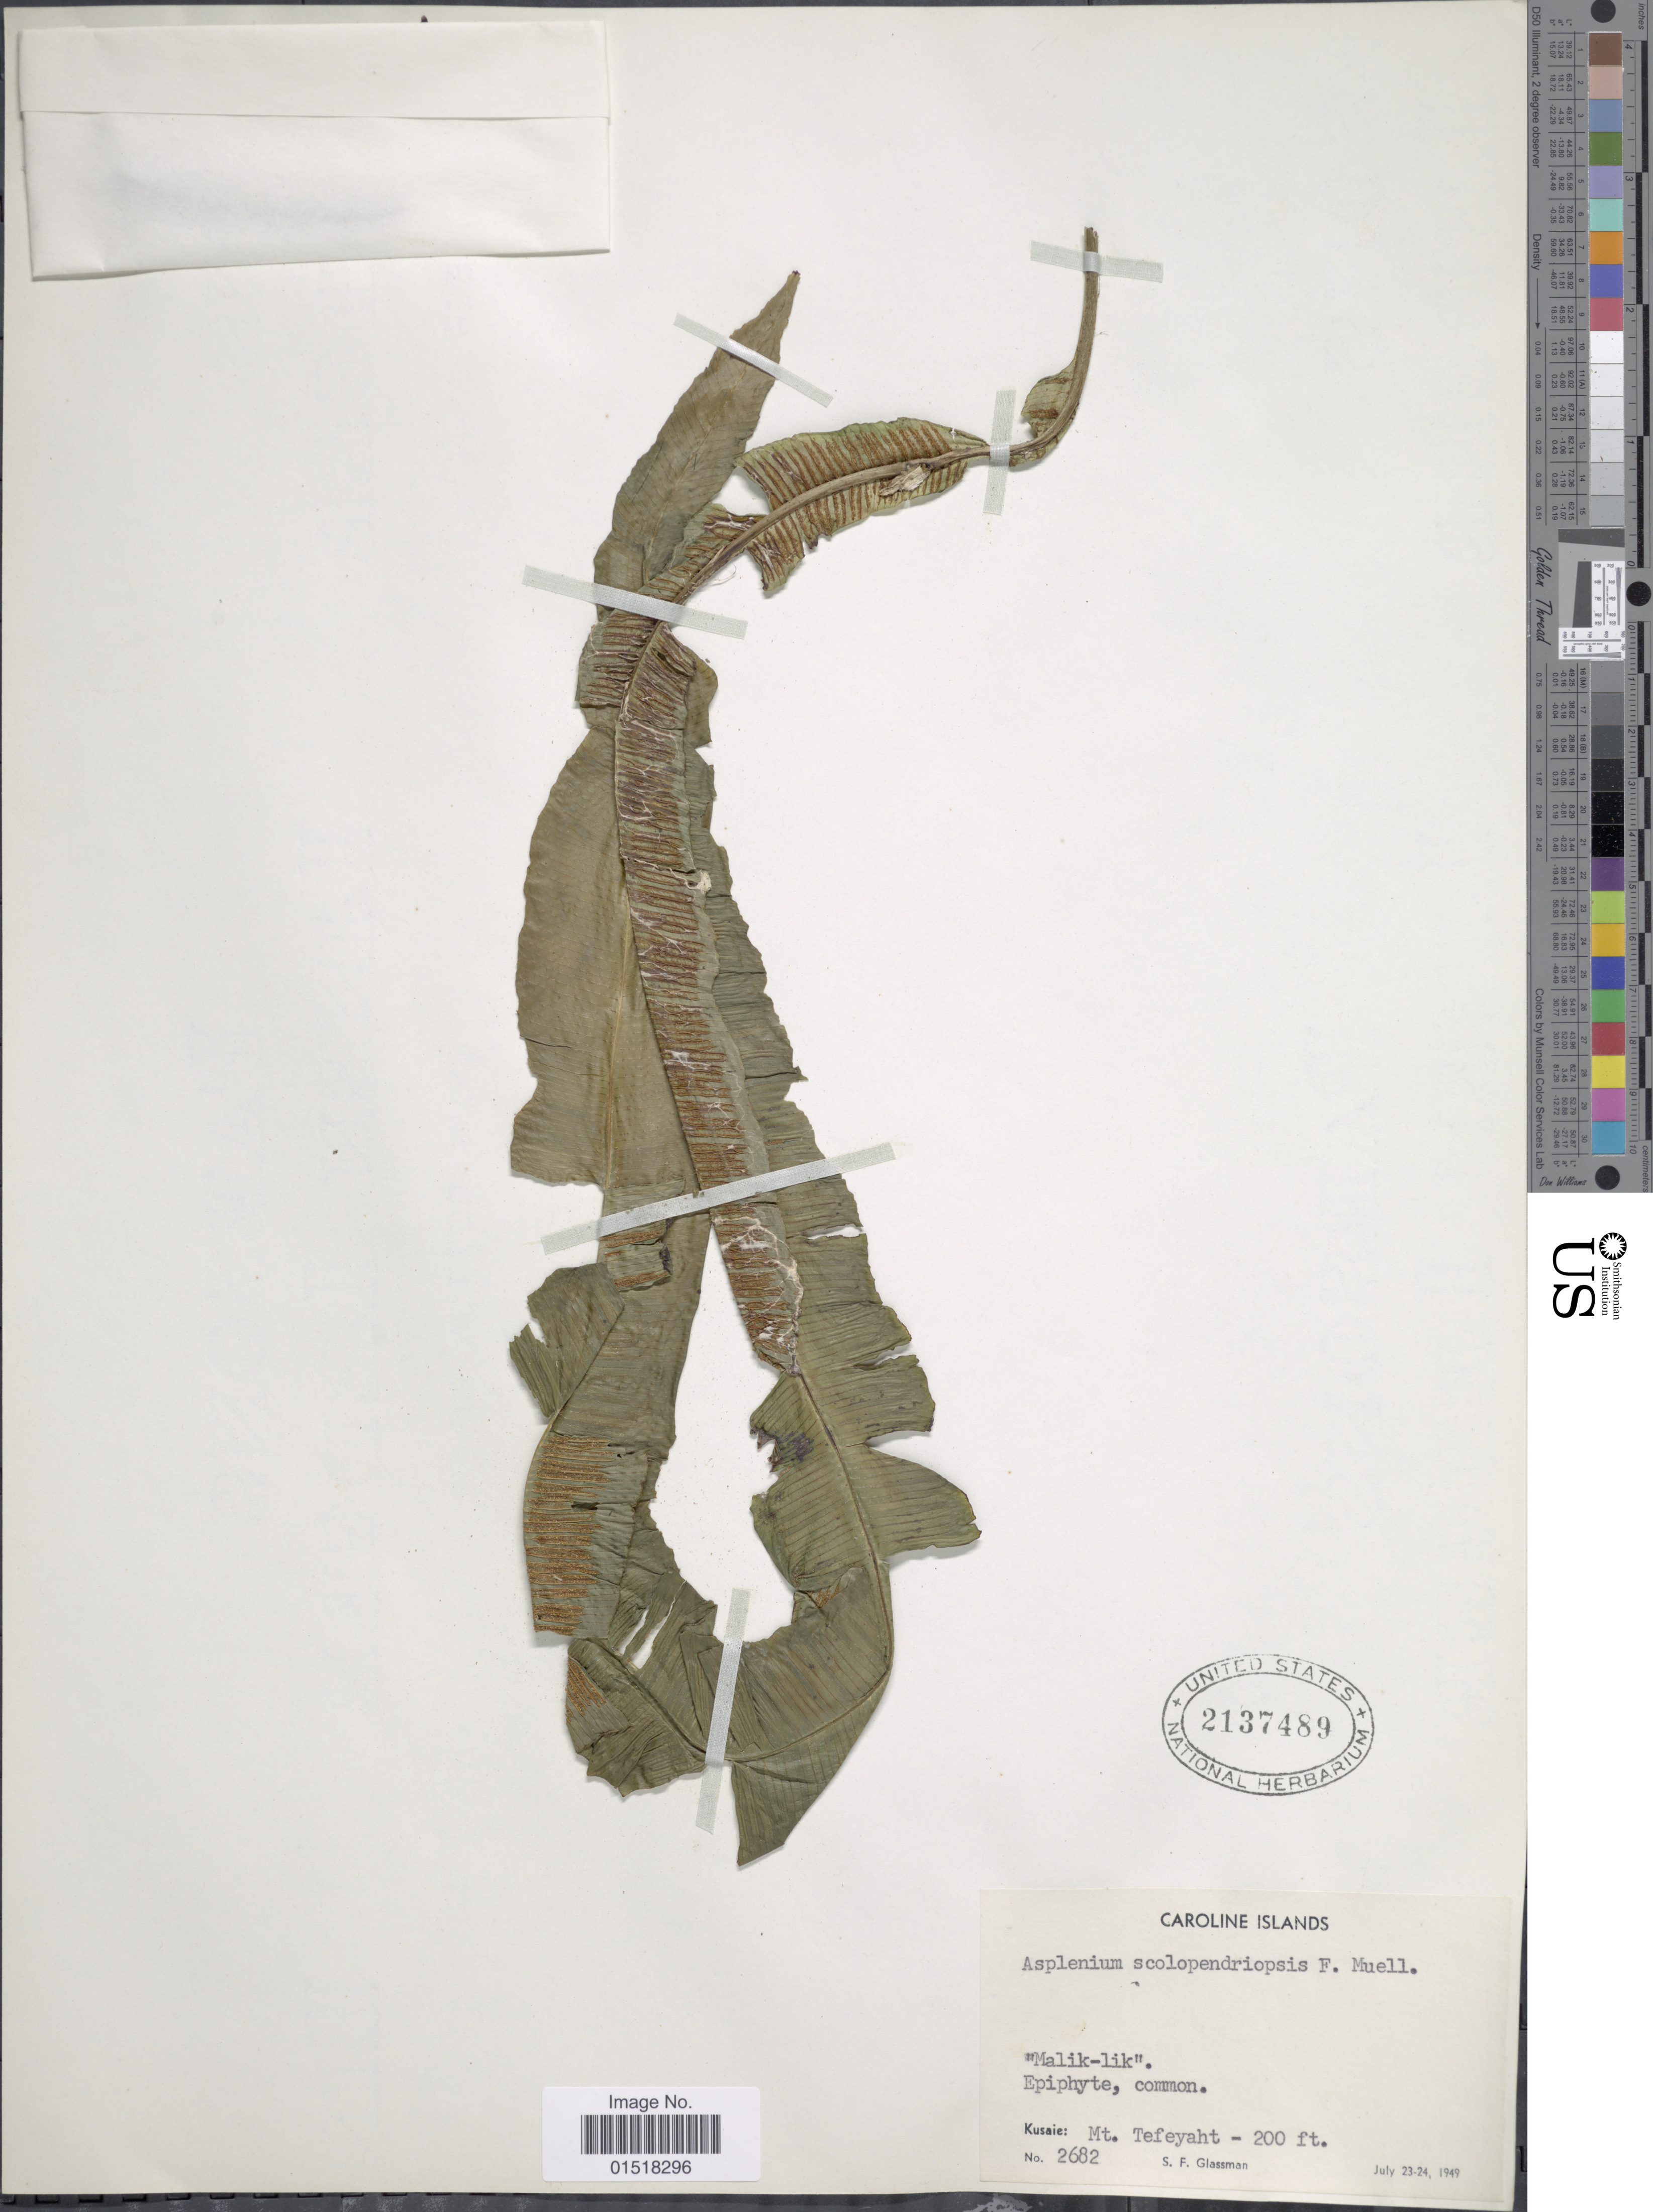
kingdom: Plantae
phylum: Tracheophyta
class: Polypodiopsida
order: Polypodiales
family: Aspleniaceae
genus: Asplenium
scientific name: Asplenium scolopendropsis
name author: F. Muell.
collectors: S. F. Glassman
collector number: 2682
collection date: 1949-07-23/1949-07-24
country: Micronesia, Federated States of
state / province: Kosrae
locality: Caroline Islands. Kusaie: Mt. Tefeyaht.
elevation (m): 61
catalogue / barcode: US 2137489